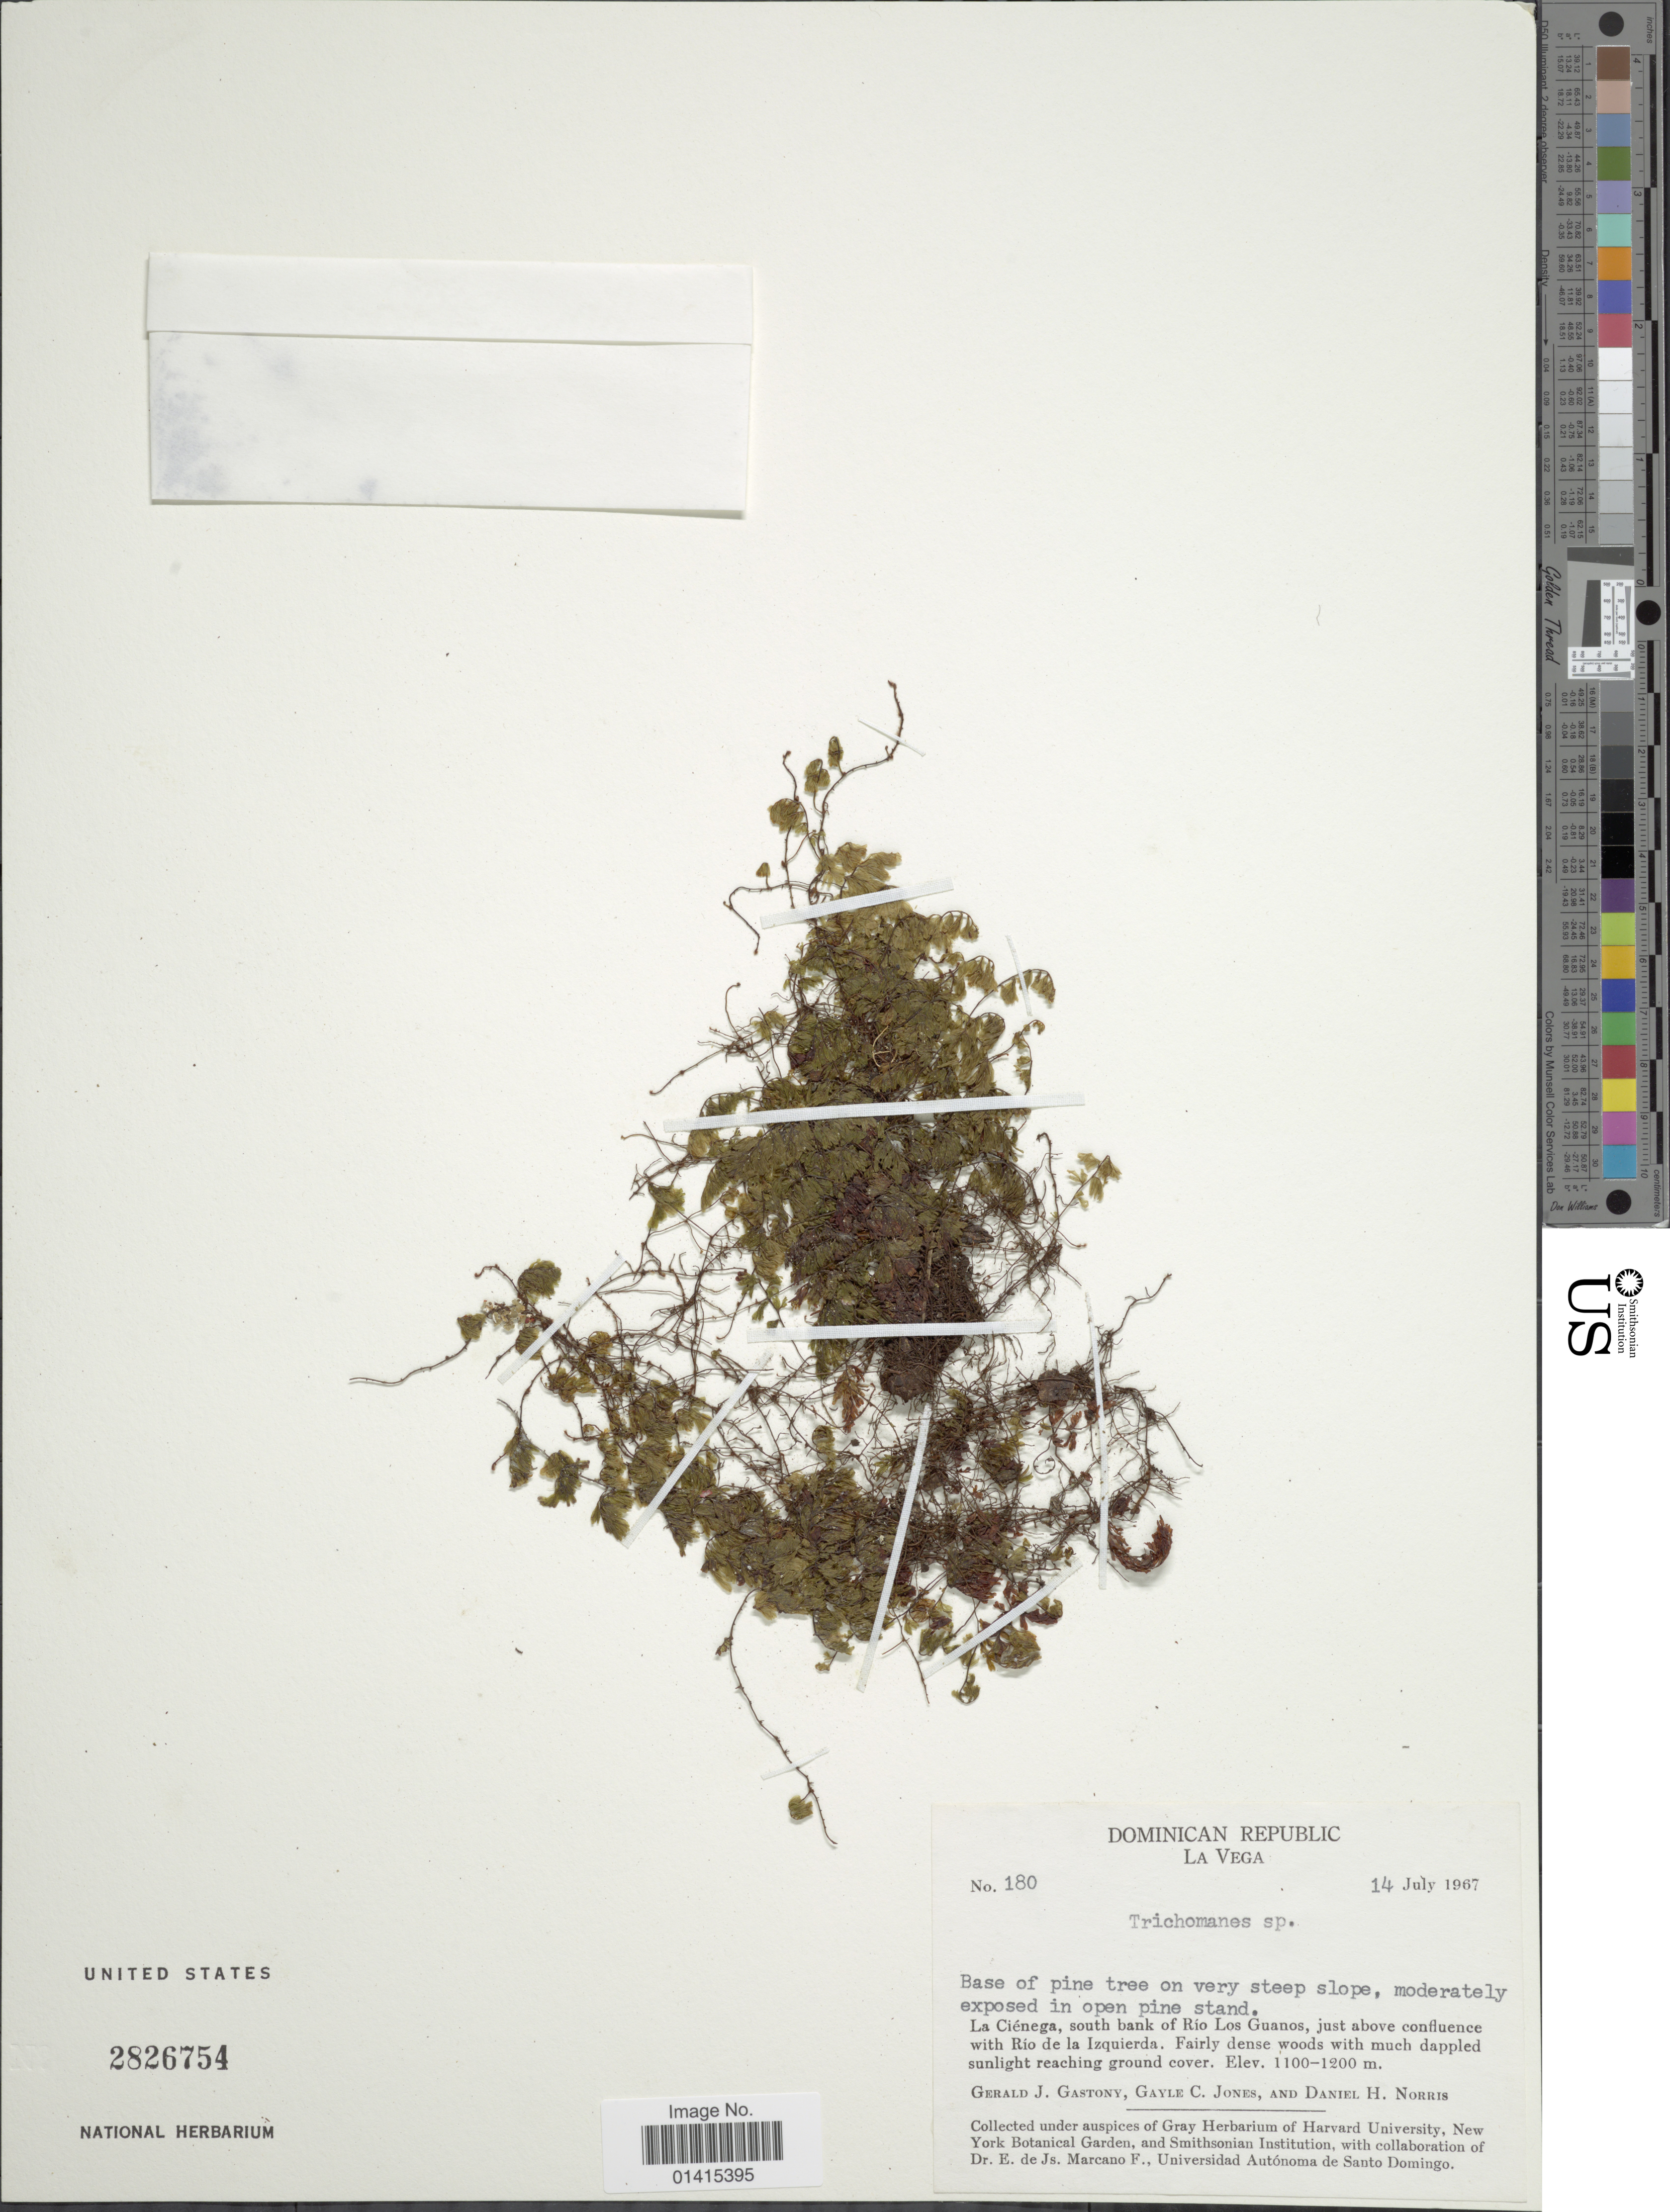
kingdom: Plantae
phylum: Tracheophyta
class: Polypodiopsida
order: Hymenophyllales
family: Hymenophyllaceae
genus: Hymenophyllum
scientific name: Hymenophyllum polyanthos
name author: (Sw.) Sw.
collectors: G. Gastony, G. C. Jones & D. H. Norris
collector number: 180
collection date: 1967-07-14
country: Dominican Republic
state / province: La Vega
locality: Dominican Republic, La Vega, La Ciénega, south bank of Rio Los Guanos, just above confluence with RIo de la Izquierda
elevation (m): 1100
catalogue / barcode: US 2826754